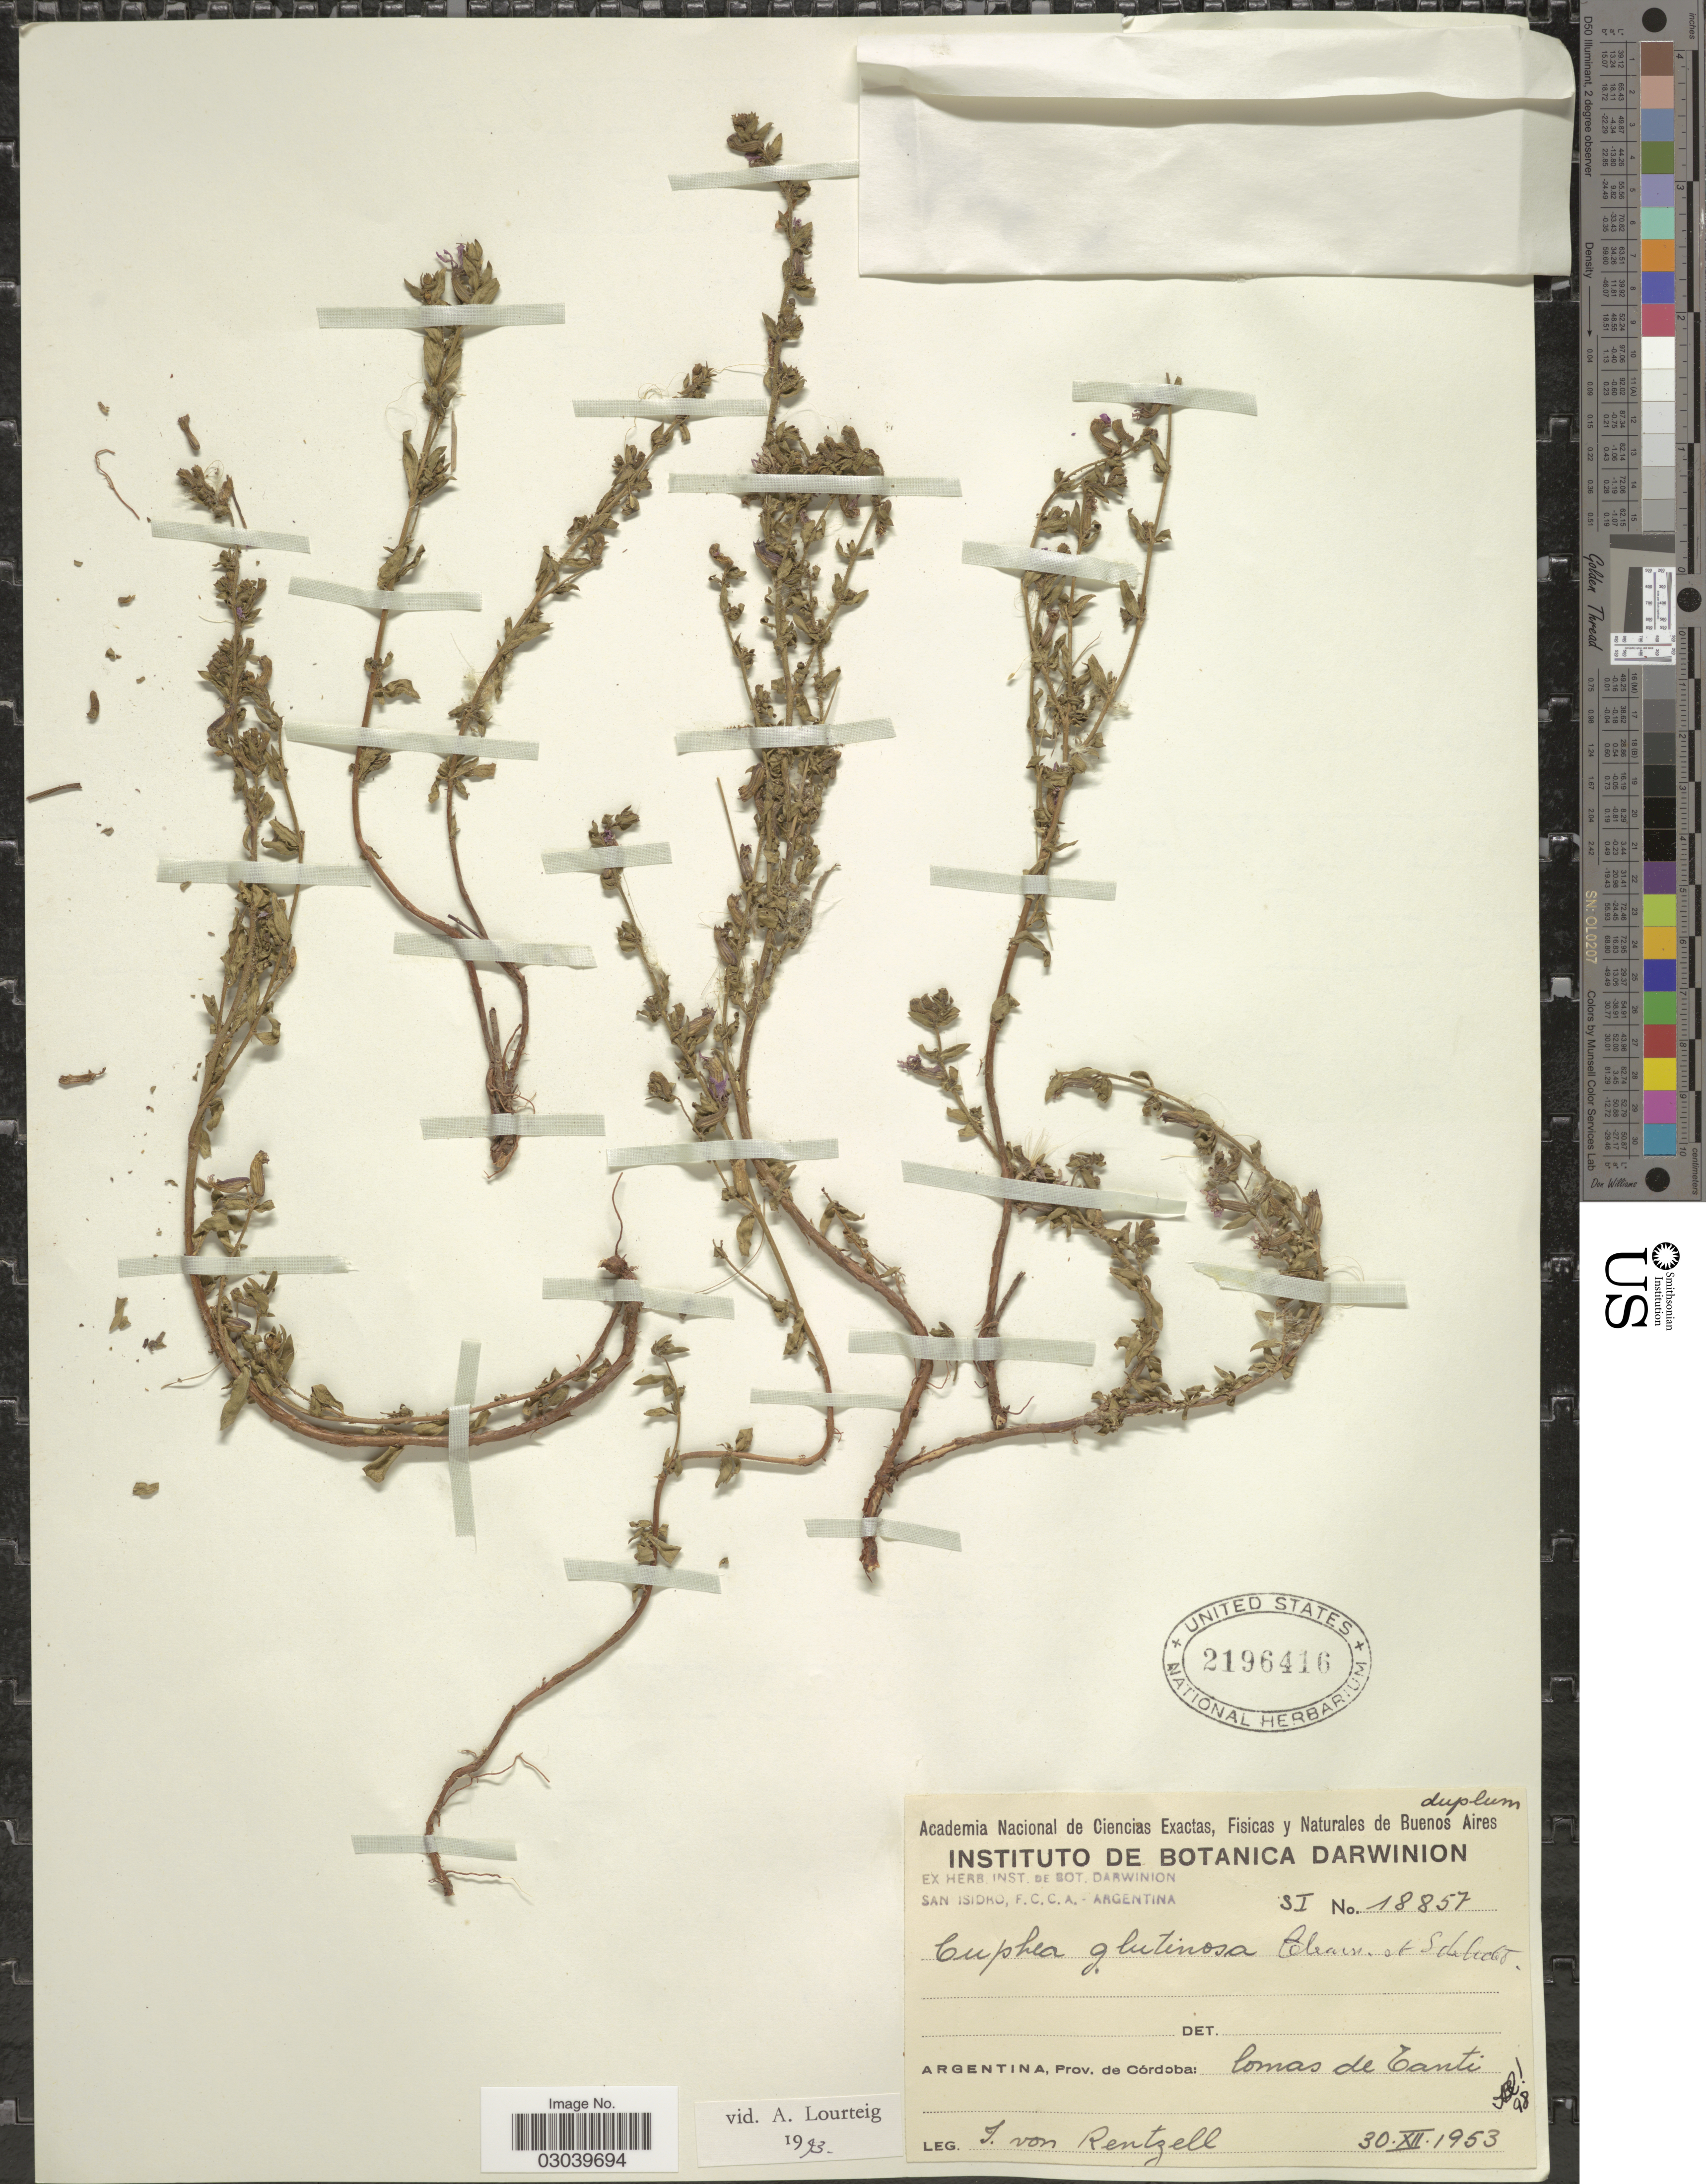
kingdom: Plantae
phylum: Tracheophyta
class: Magnoliopsida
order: Myrtales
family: Lythraceae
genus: Cuphea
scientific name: Cuphea glutinosa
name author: Cham. & Schltdl.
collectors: I. von Rentzell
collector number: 18857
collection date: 1953-12-30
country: Argentina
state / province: Cordoba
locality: Lomas de Tanti.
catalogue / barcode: US 2196416